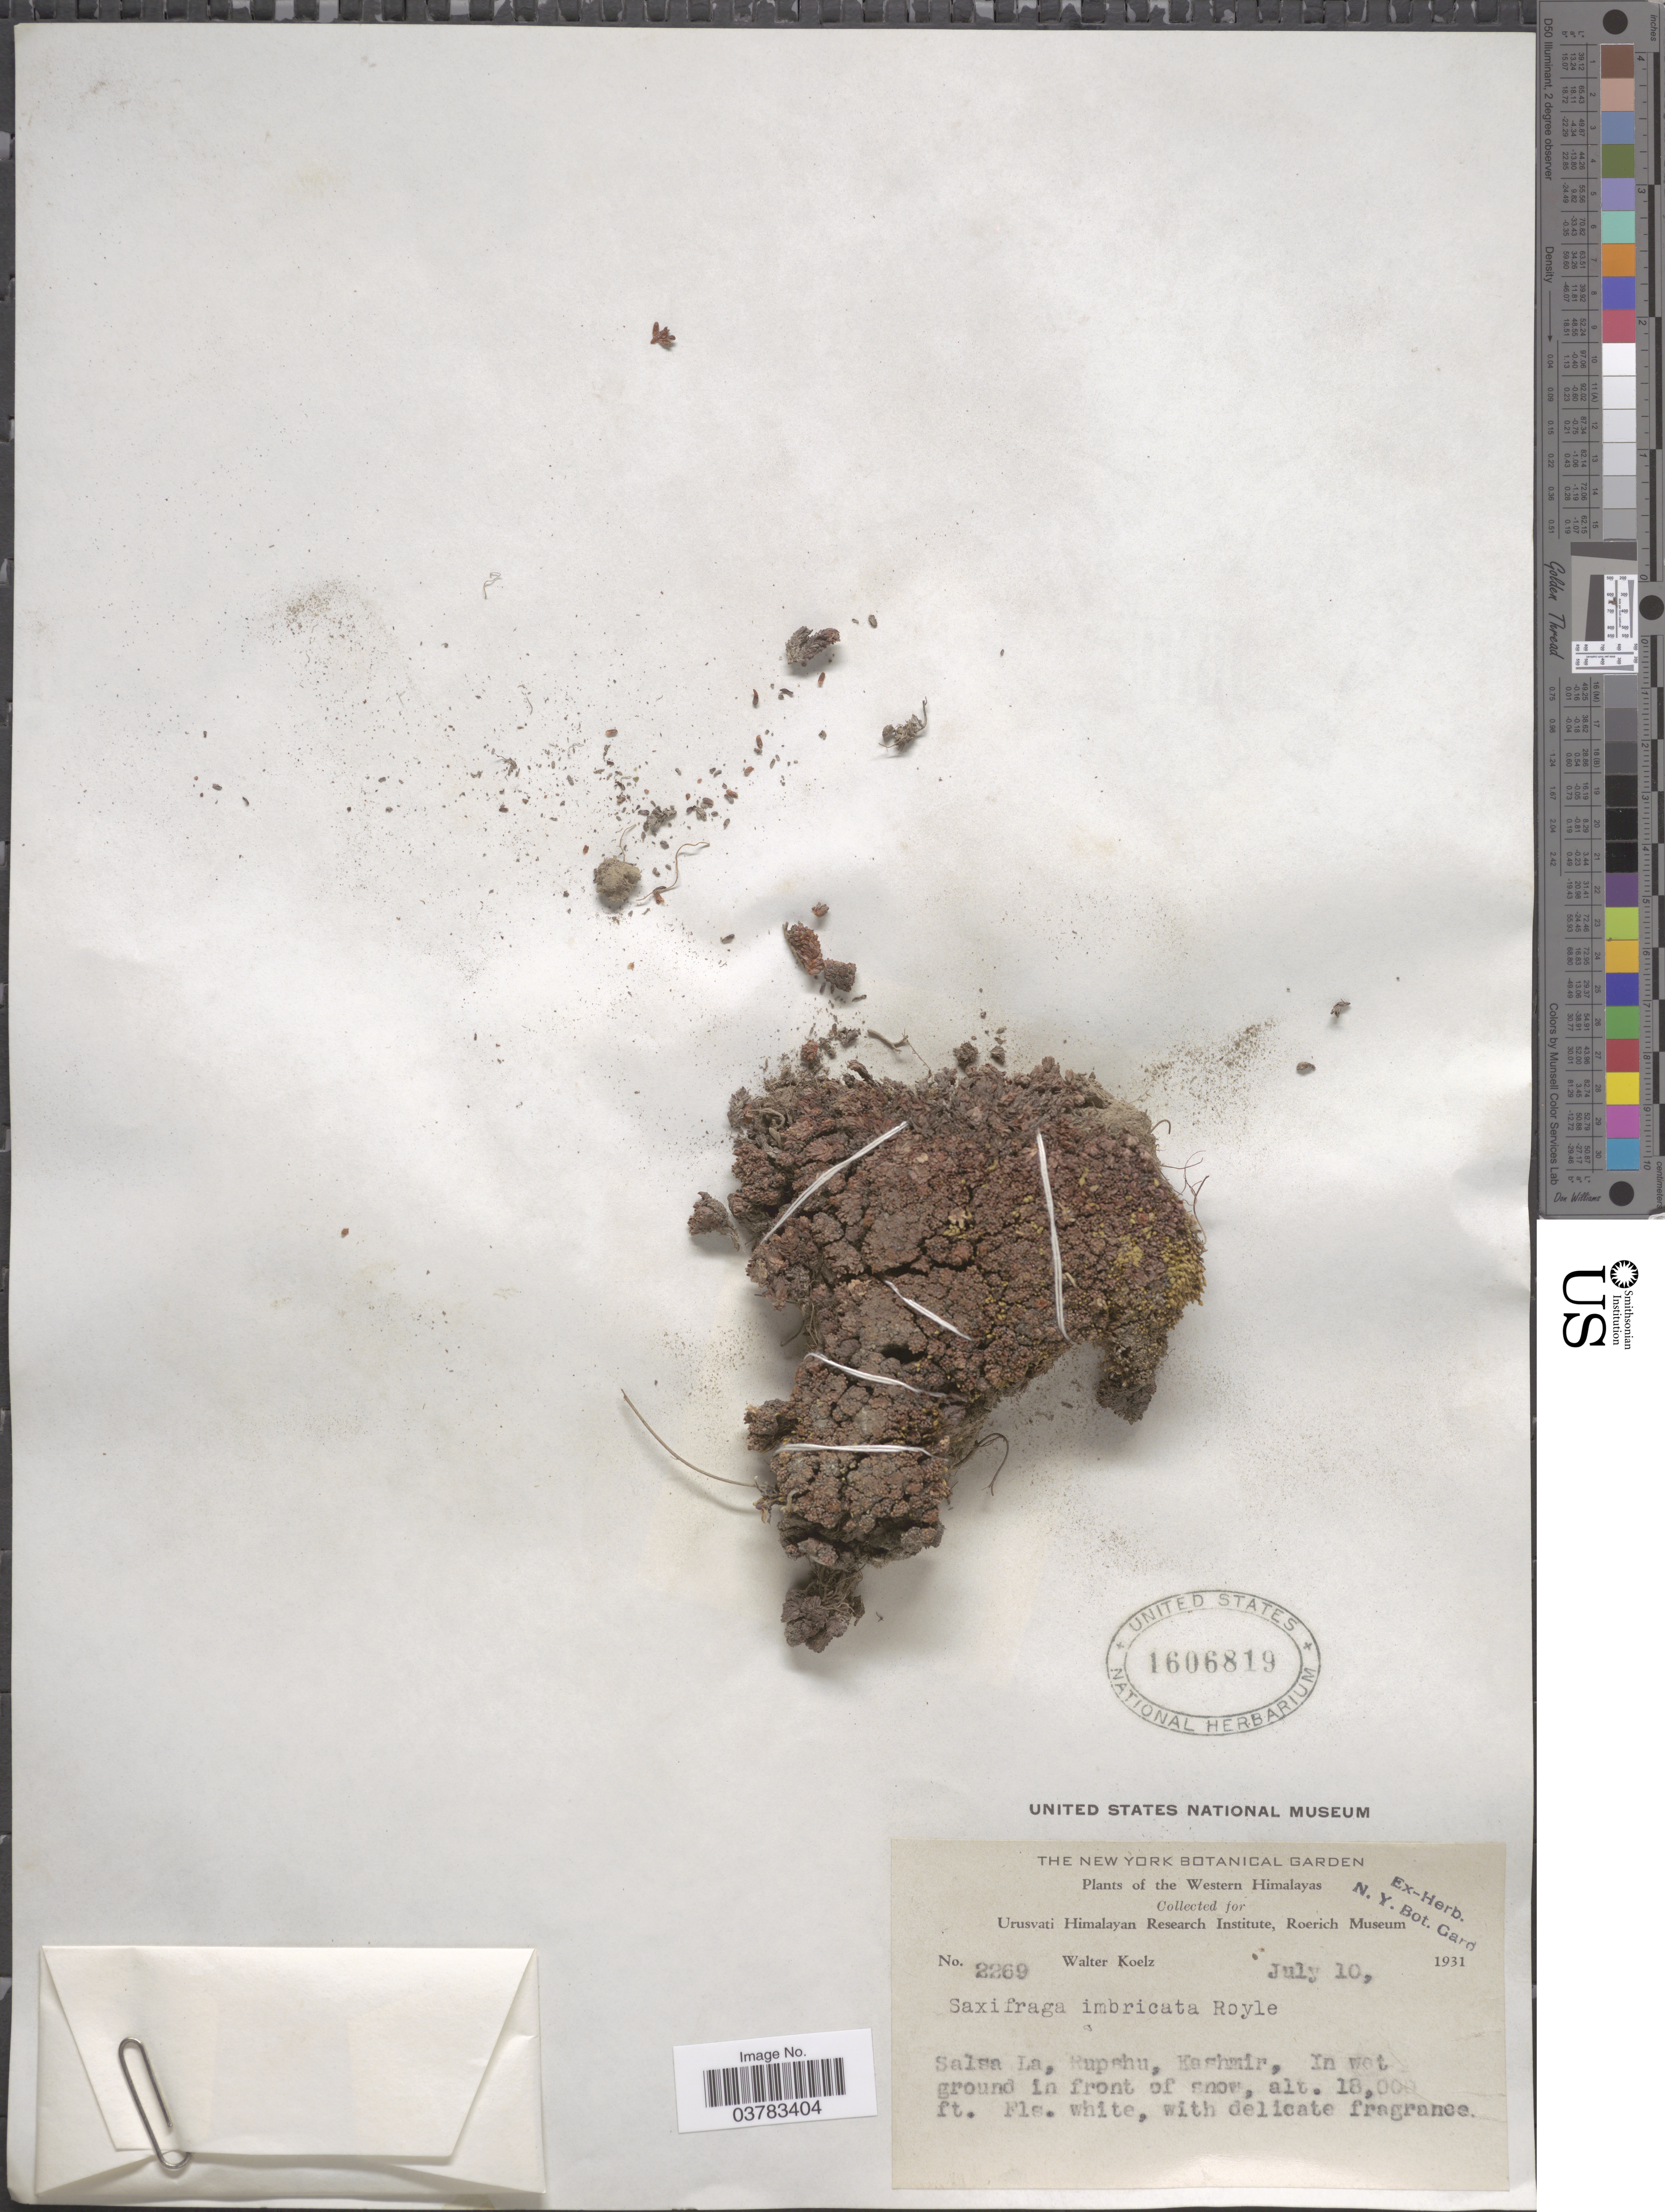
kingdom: Plantae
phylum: Tracheophyta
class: Magnoliopsida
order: Saxifragales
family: Saxifragaceae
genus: Saxifraga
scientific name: Saxifraga imbricata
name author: Lam.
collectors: W. N. Koelz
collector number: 2269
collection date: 1931-07-10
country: India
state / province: Jammu and Kashmir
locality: Western Himalayas. Salsa La, Kupshu, Kashmir.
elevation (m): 5486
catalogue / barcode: US 1606819